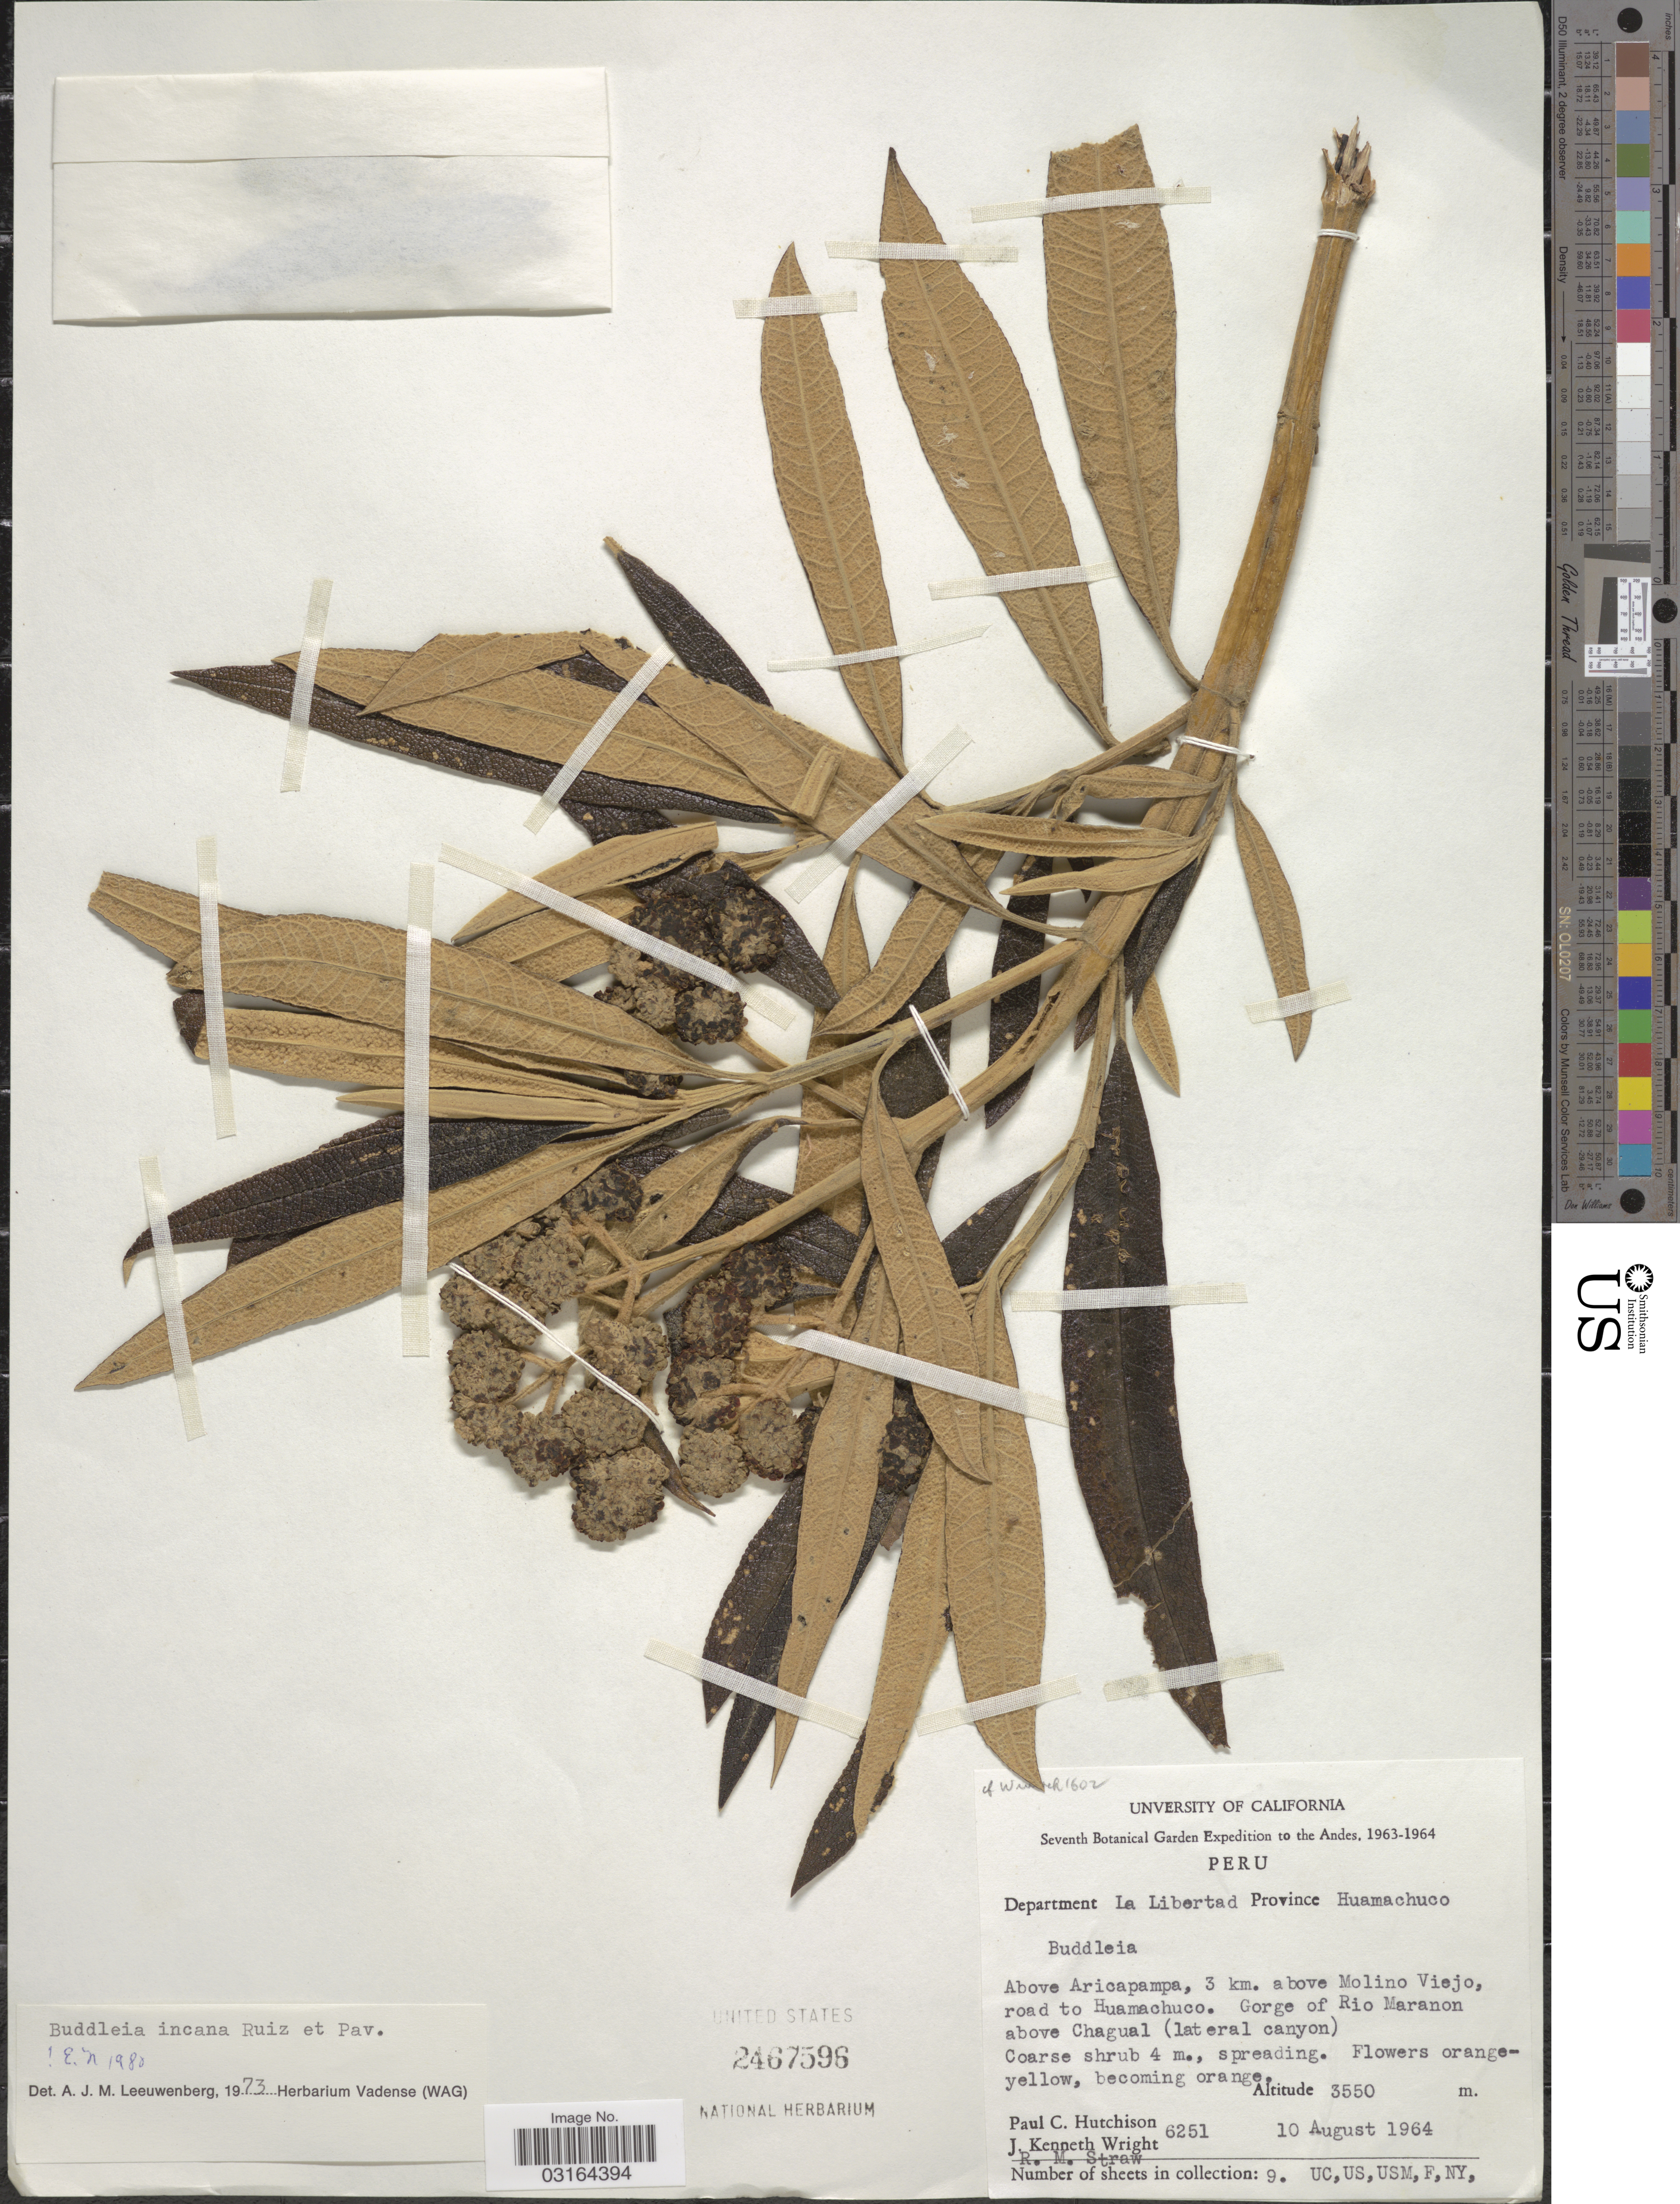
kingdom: Plantae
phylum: Tracheophyta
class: Magnoliopsida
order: Lamiales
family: Scrophulariaceae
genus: Buddleja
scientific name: Buddleja incana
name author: Ruiz & Pav.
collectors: P. C. Hutchison, J. K. Wright & R. M. Straw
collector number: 6251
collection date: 1964-08-10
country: Peru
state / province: La Libertad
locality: The Andes, Department La Libertad, Province Huamachuco, Above Aricapampa, 3 km. above Molina Viejo, road to Huamachuco, Gorge of Rio Maranon above Chagual (kateral canyon).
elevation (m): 3550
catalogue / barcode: US 2467596